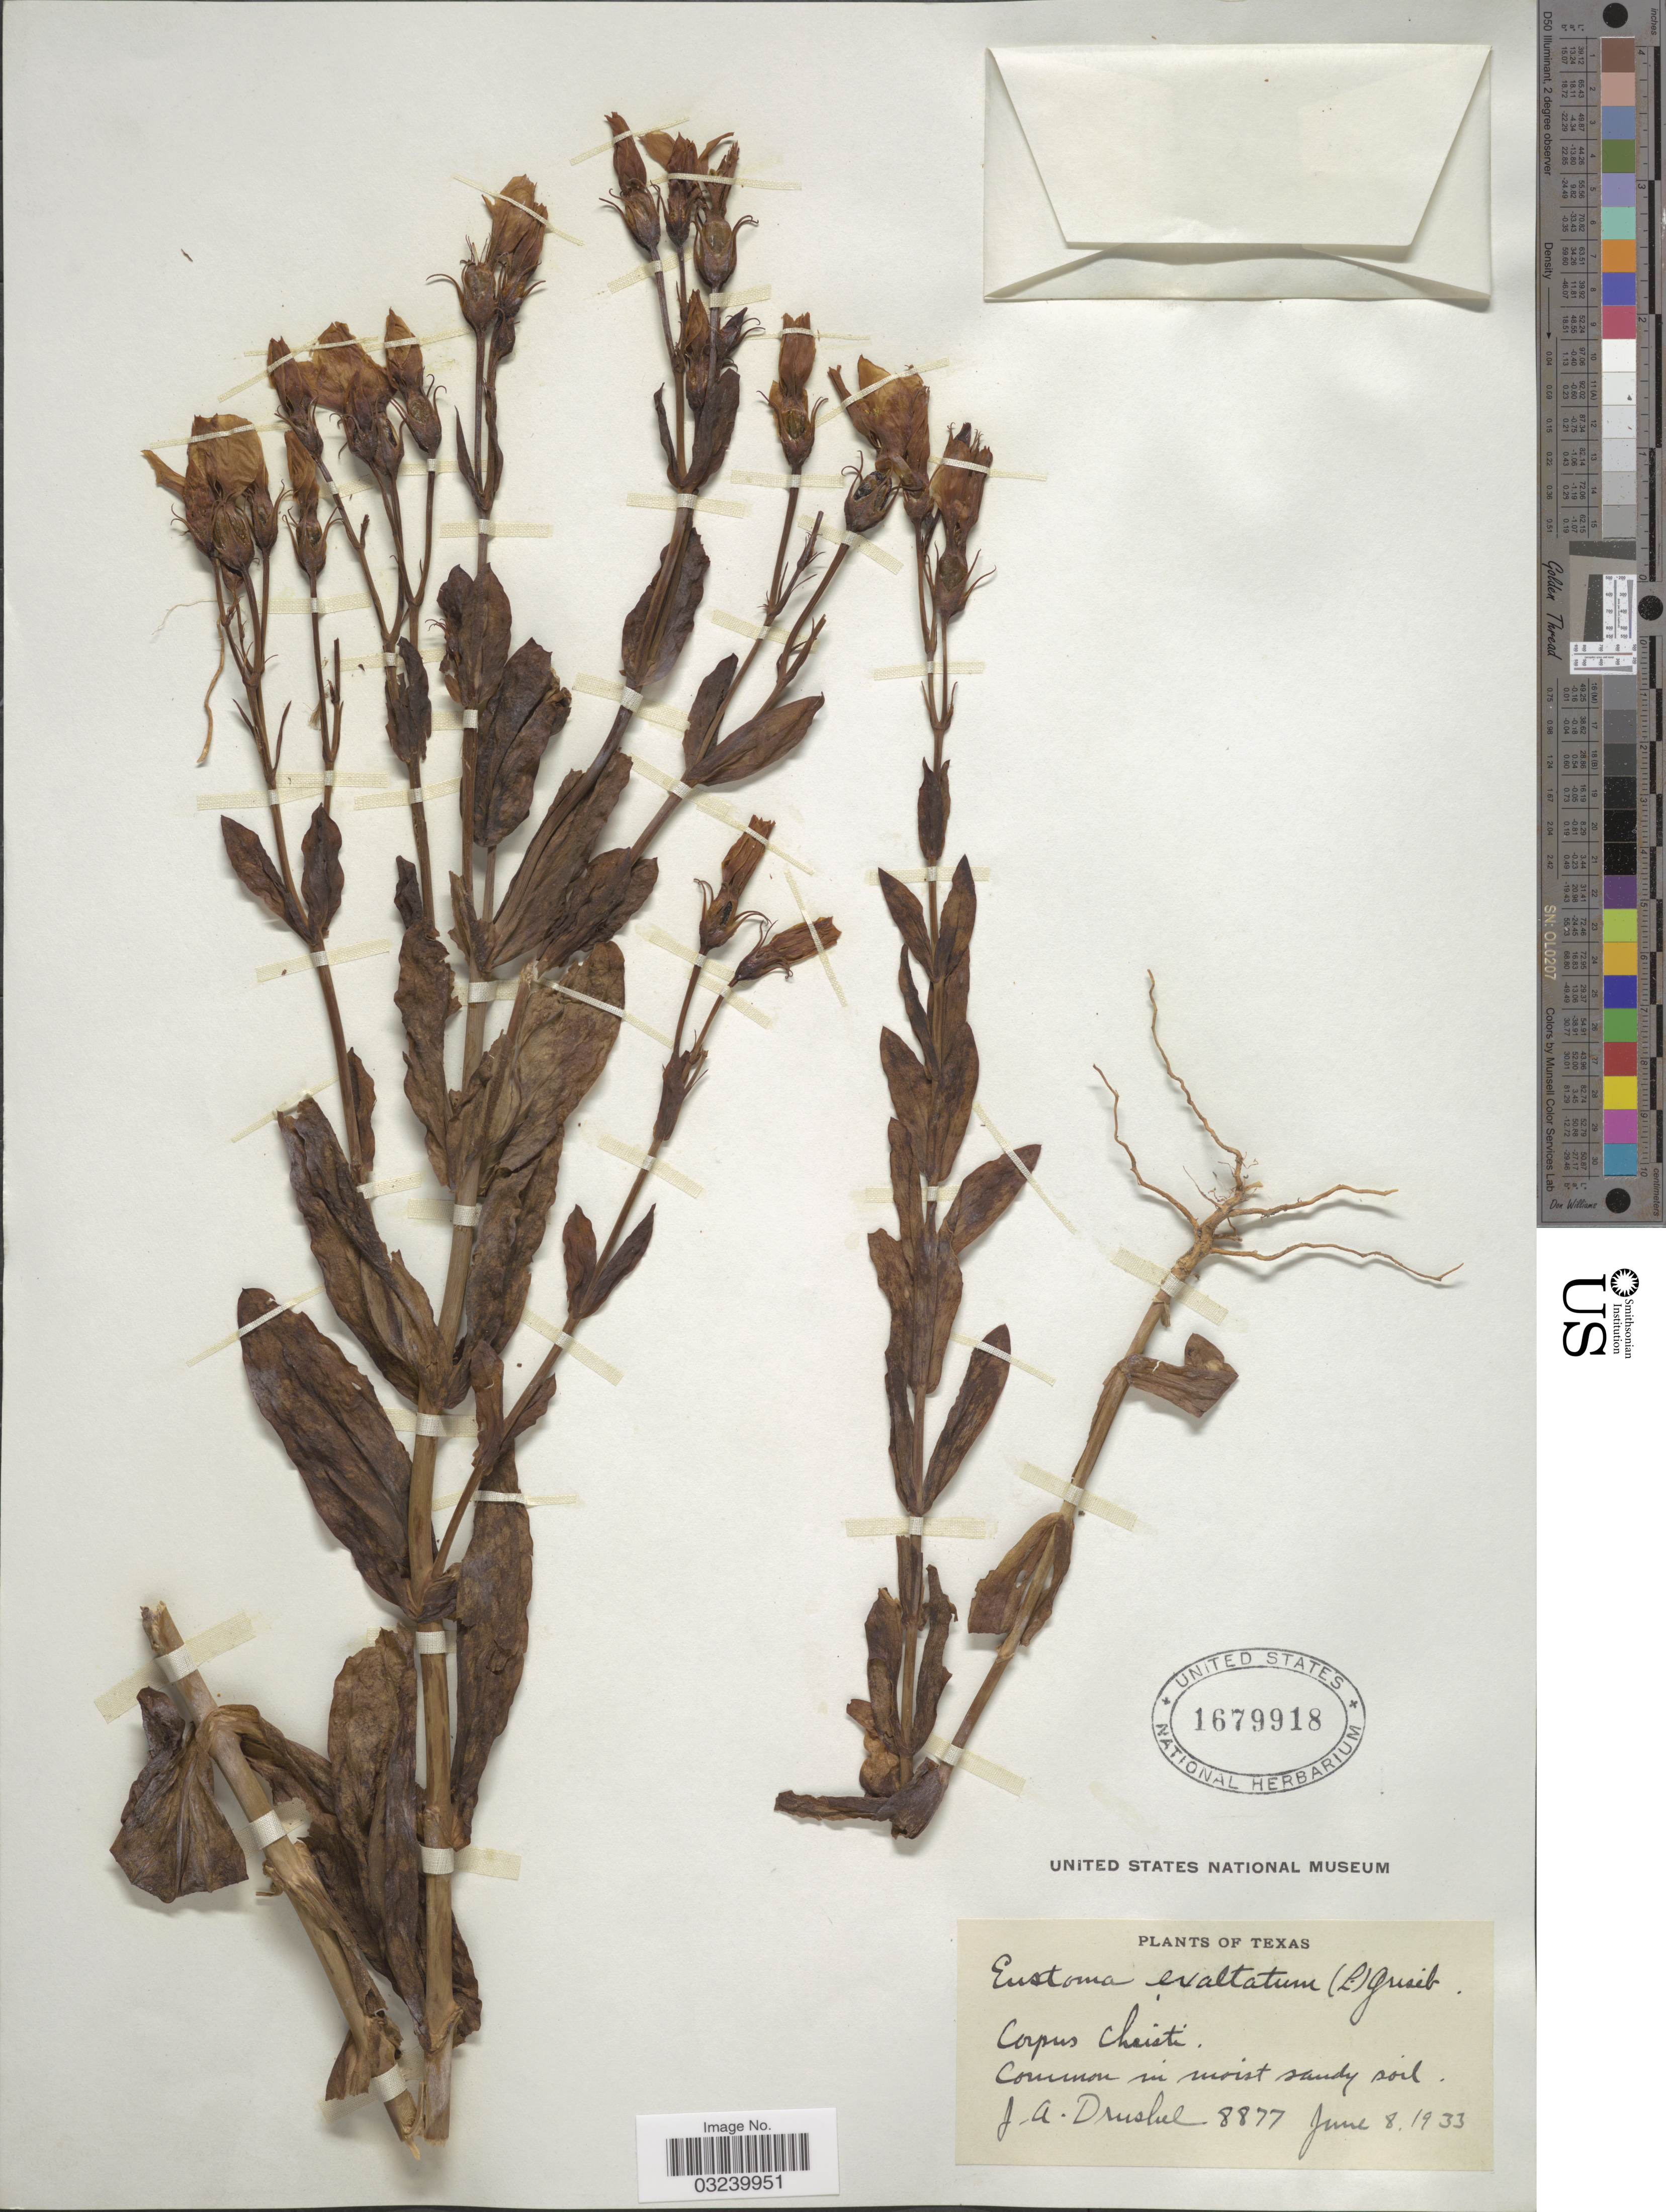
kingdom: Plantae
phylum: Tracheophyta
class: Magnoliopsida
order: Gentianales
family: Gentianaceae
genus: Eustoma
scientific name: Eustoma exaltatum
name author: (L.) Salisb. ex Don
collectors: J. A. Drushel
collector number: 8877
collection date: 1933-06-08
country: United States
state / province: Texas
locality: Corpus Christi, common in moist sandy soil.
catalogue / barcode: US 1679918